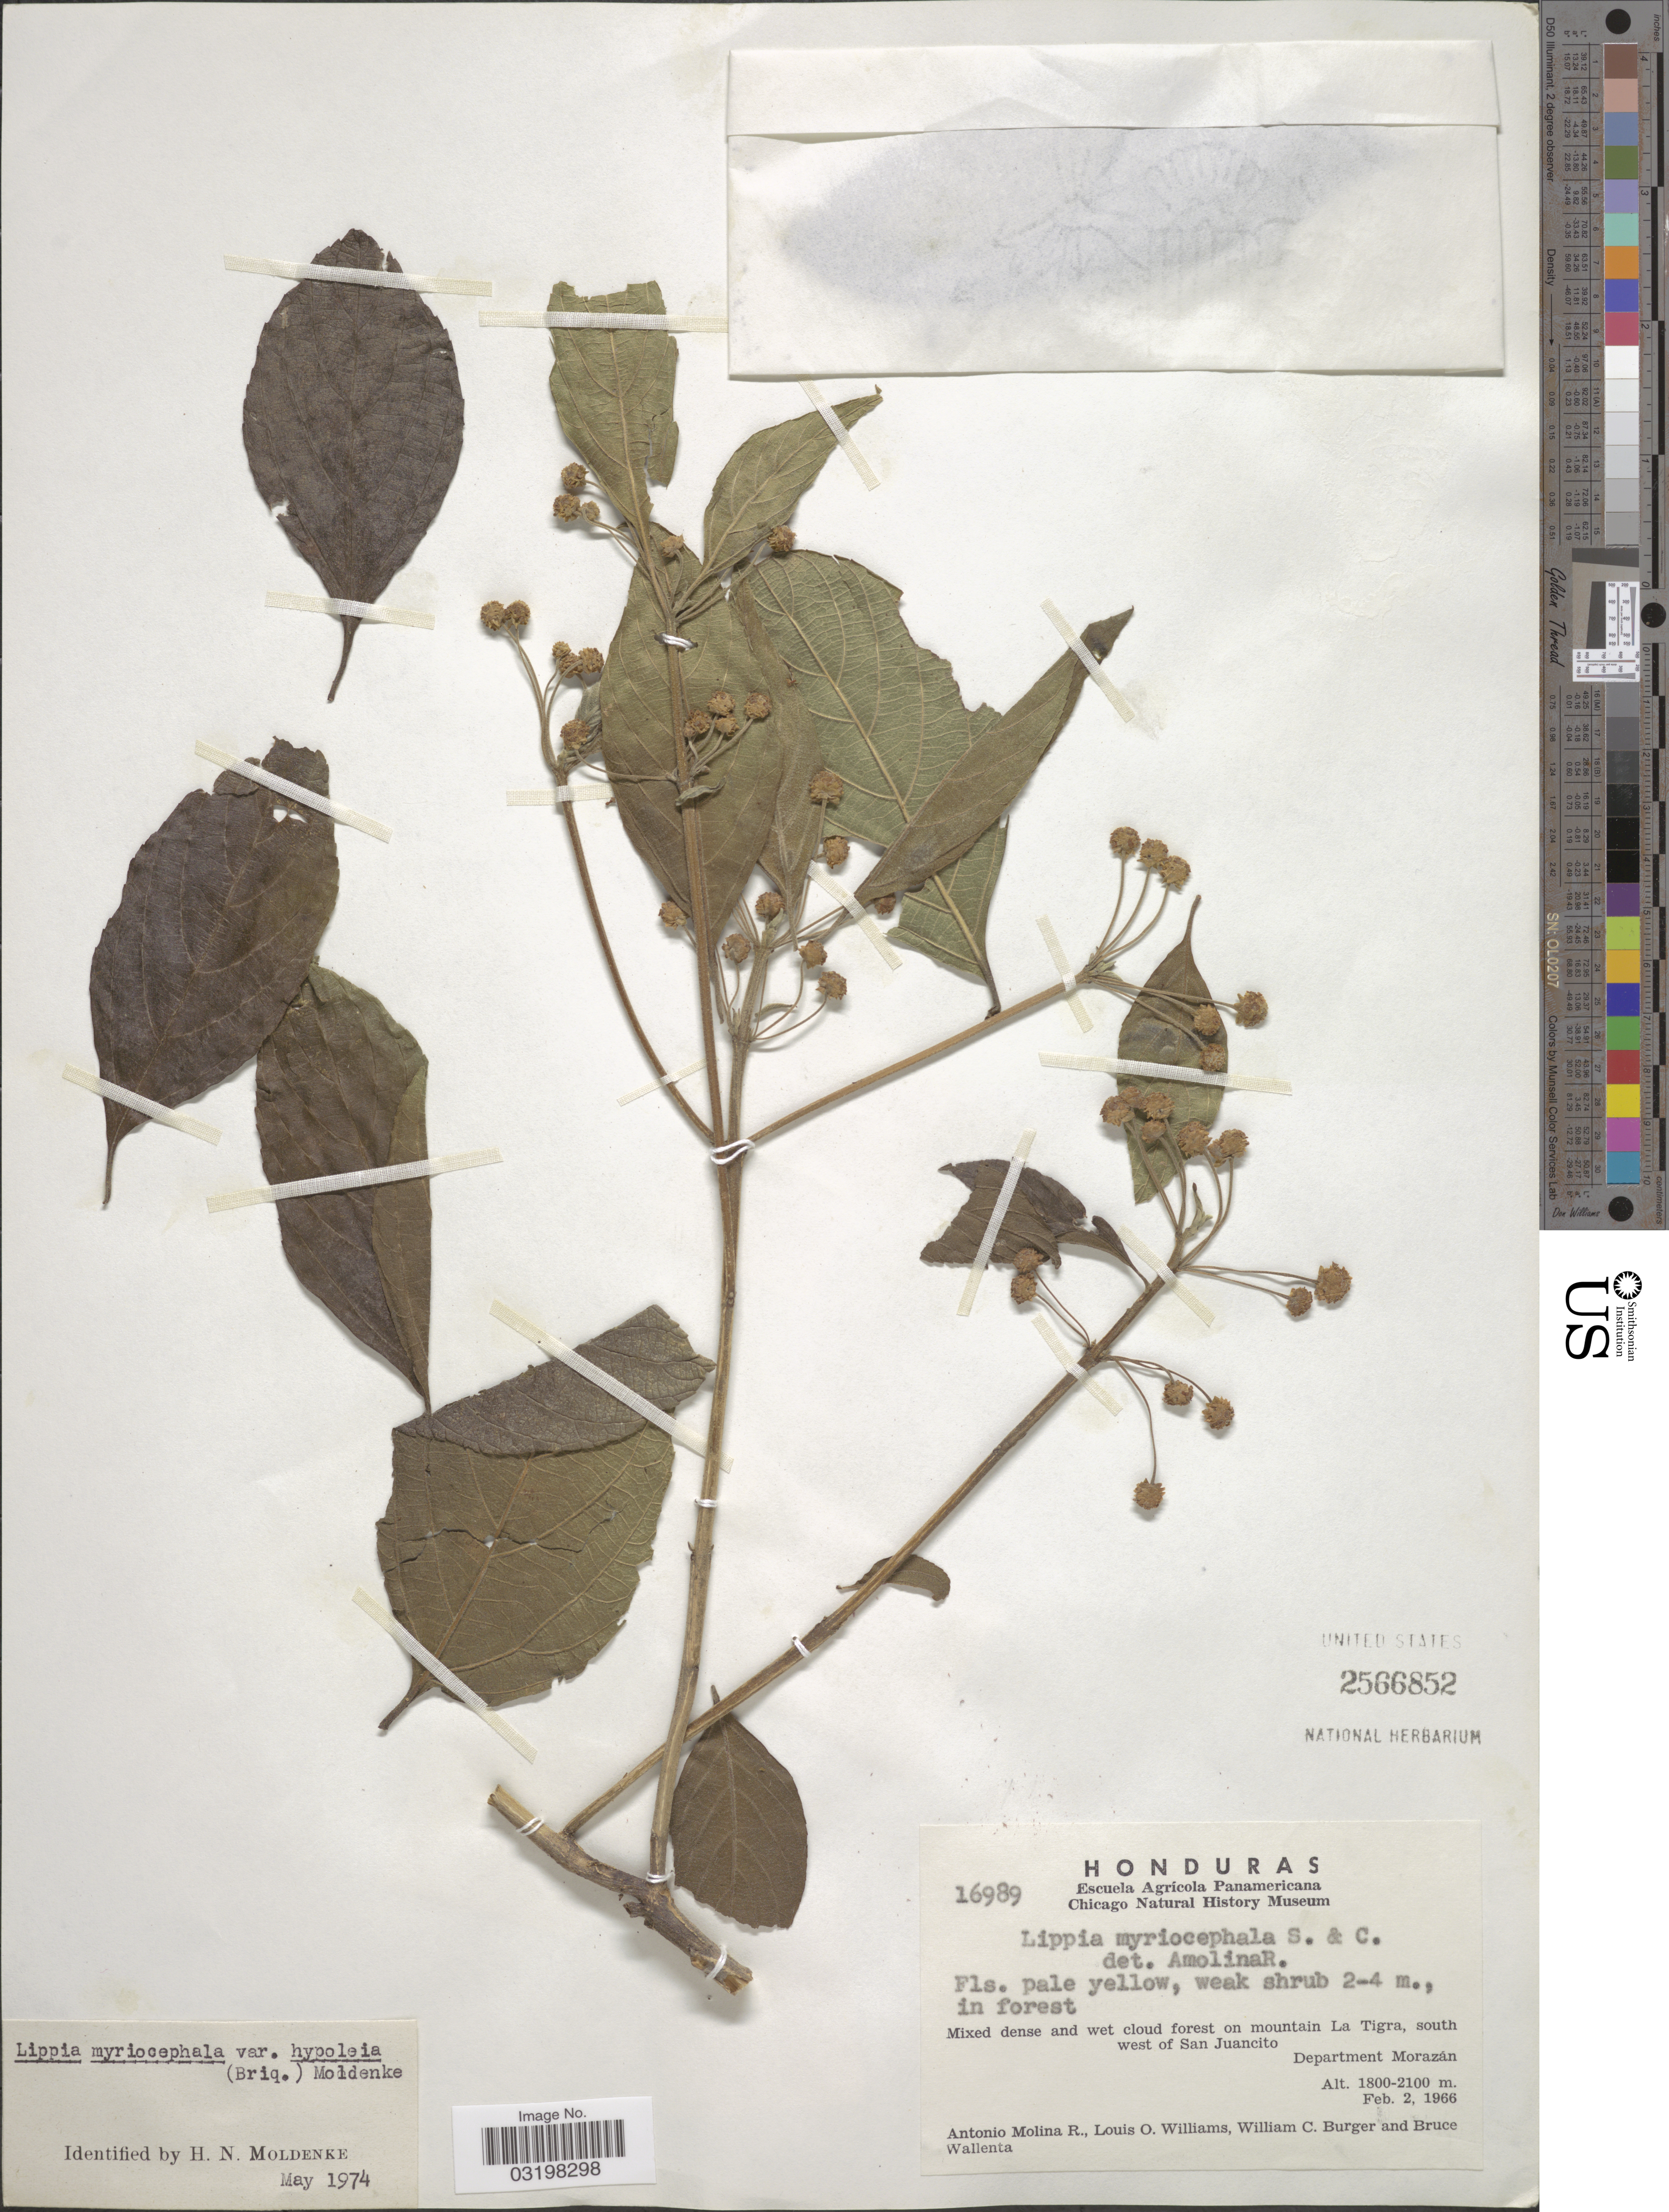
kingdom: Plantae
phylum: Tracheophyta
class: Magnoliopsida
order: Lamiales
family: Verbenaceae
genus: Lippia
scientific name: Lippia myriocephala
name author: Schltdl. & Cham.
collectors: A. Molina R., L. O. Williams, W. Burger & B. Wallenta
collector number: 16989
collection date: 1966-02-02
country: Honduras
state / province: Fco. Morazán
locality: Mixed dense and wet cloud forest on mountain La Tigra, south west of San Juancito. Department Morazán.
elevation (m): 1800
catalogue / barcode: US 2566852